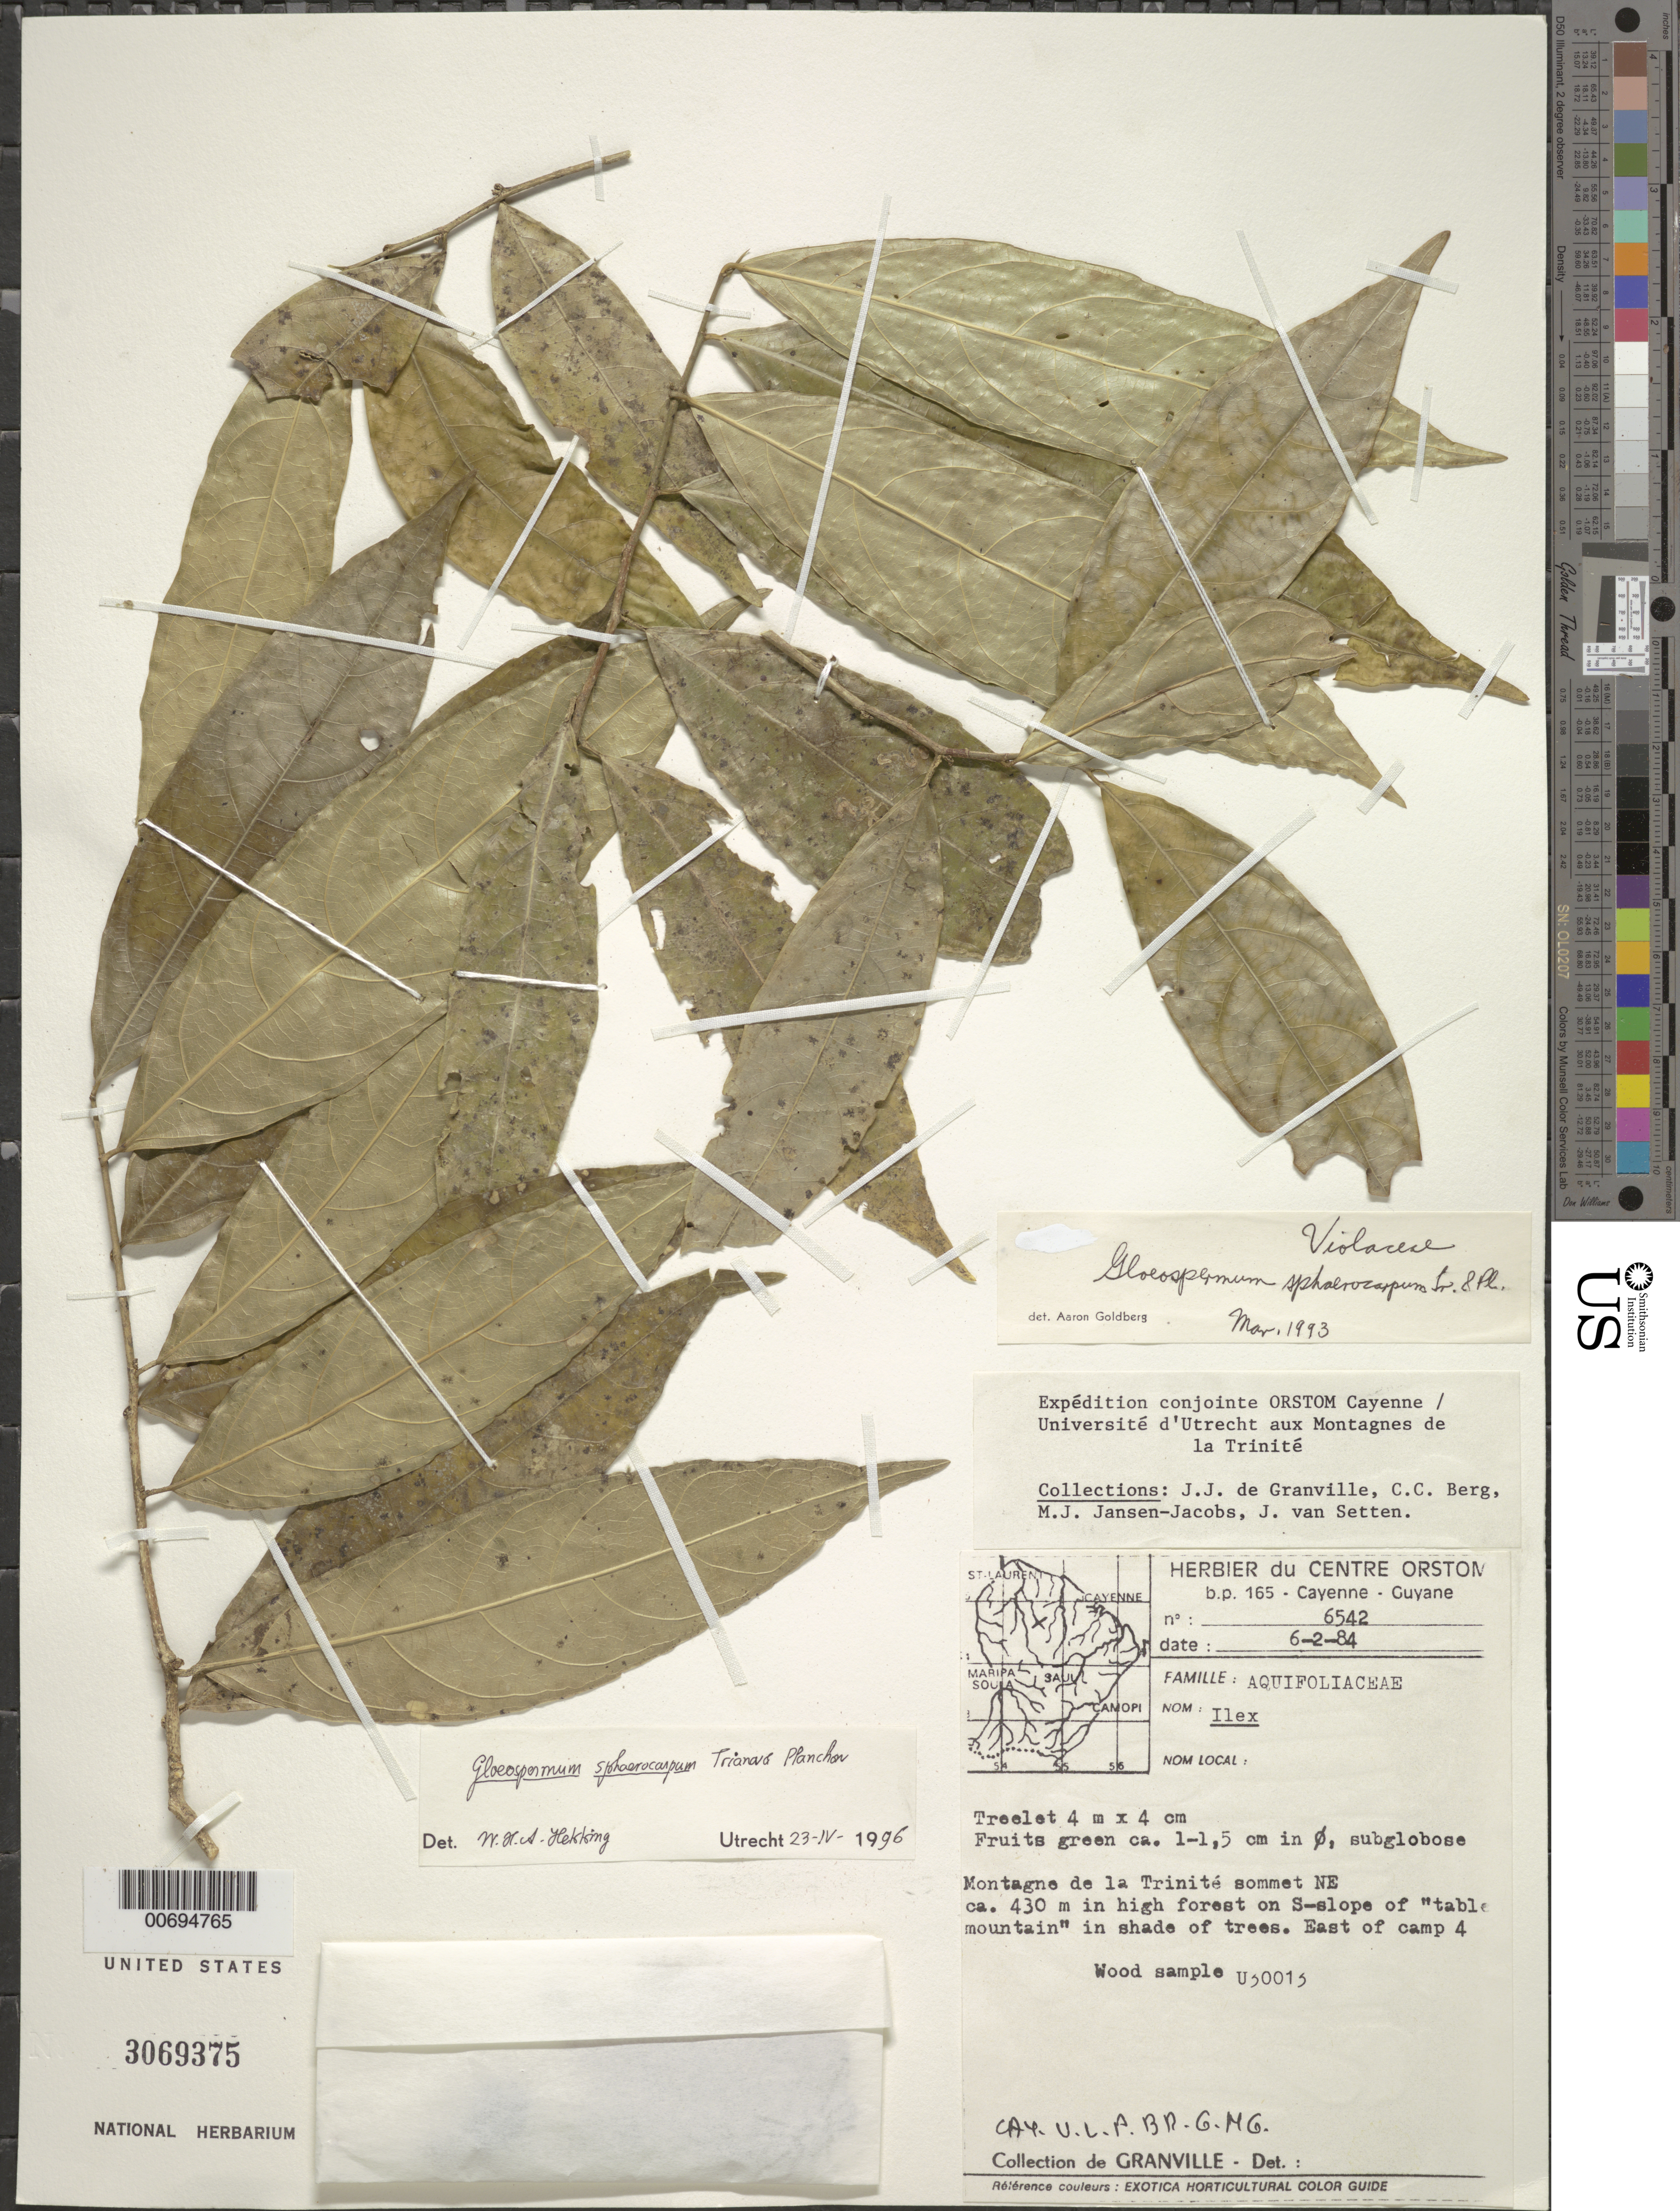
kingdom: Plantae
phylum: Tracheophyta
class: Magnoliopsida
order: Malpighiales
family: Violaceae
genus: Gloeospermum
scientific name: Gloeospermum sphaerocarpum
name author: Triana & Planch.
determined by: Hekking, W. H. A.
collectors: J.-J. de Granville, C. C. Berg, M. J. Jansen-Jacobs & J. van Setten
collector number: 6542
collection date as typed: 6-Feb-84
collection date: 1984-02-06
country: French Guiana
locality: Montagnes de la Trinité, sommet NE on S-slope of "table mountain", E of camp 4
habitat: High forest, in shade of trees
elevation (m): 430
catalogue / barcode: US 3069375